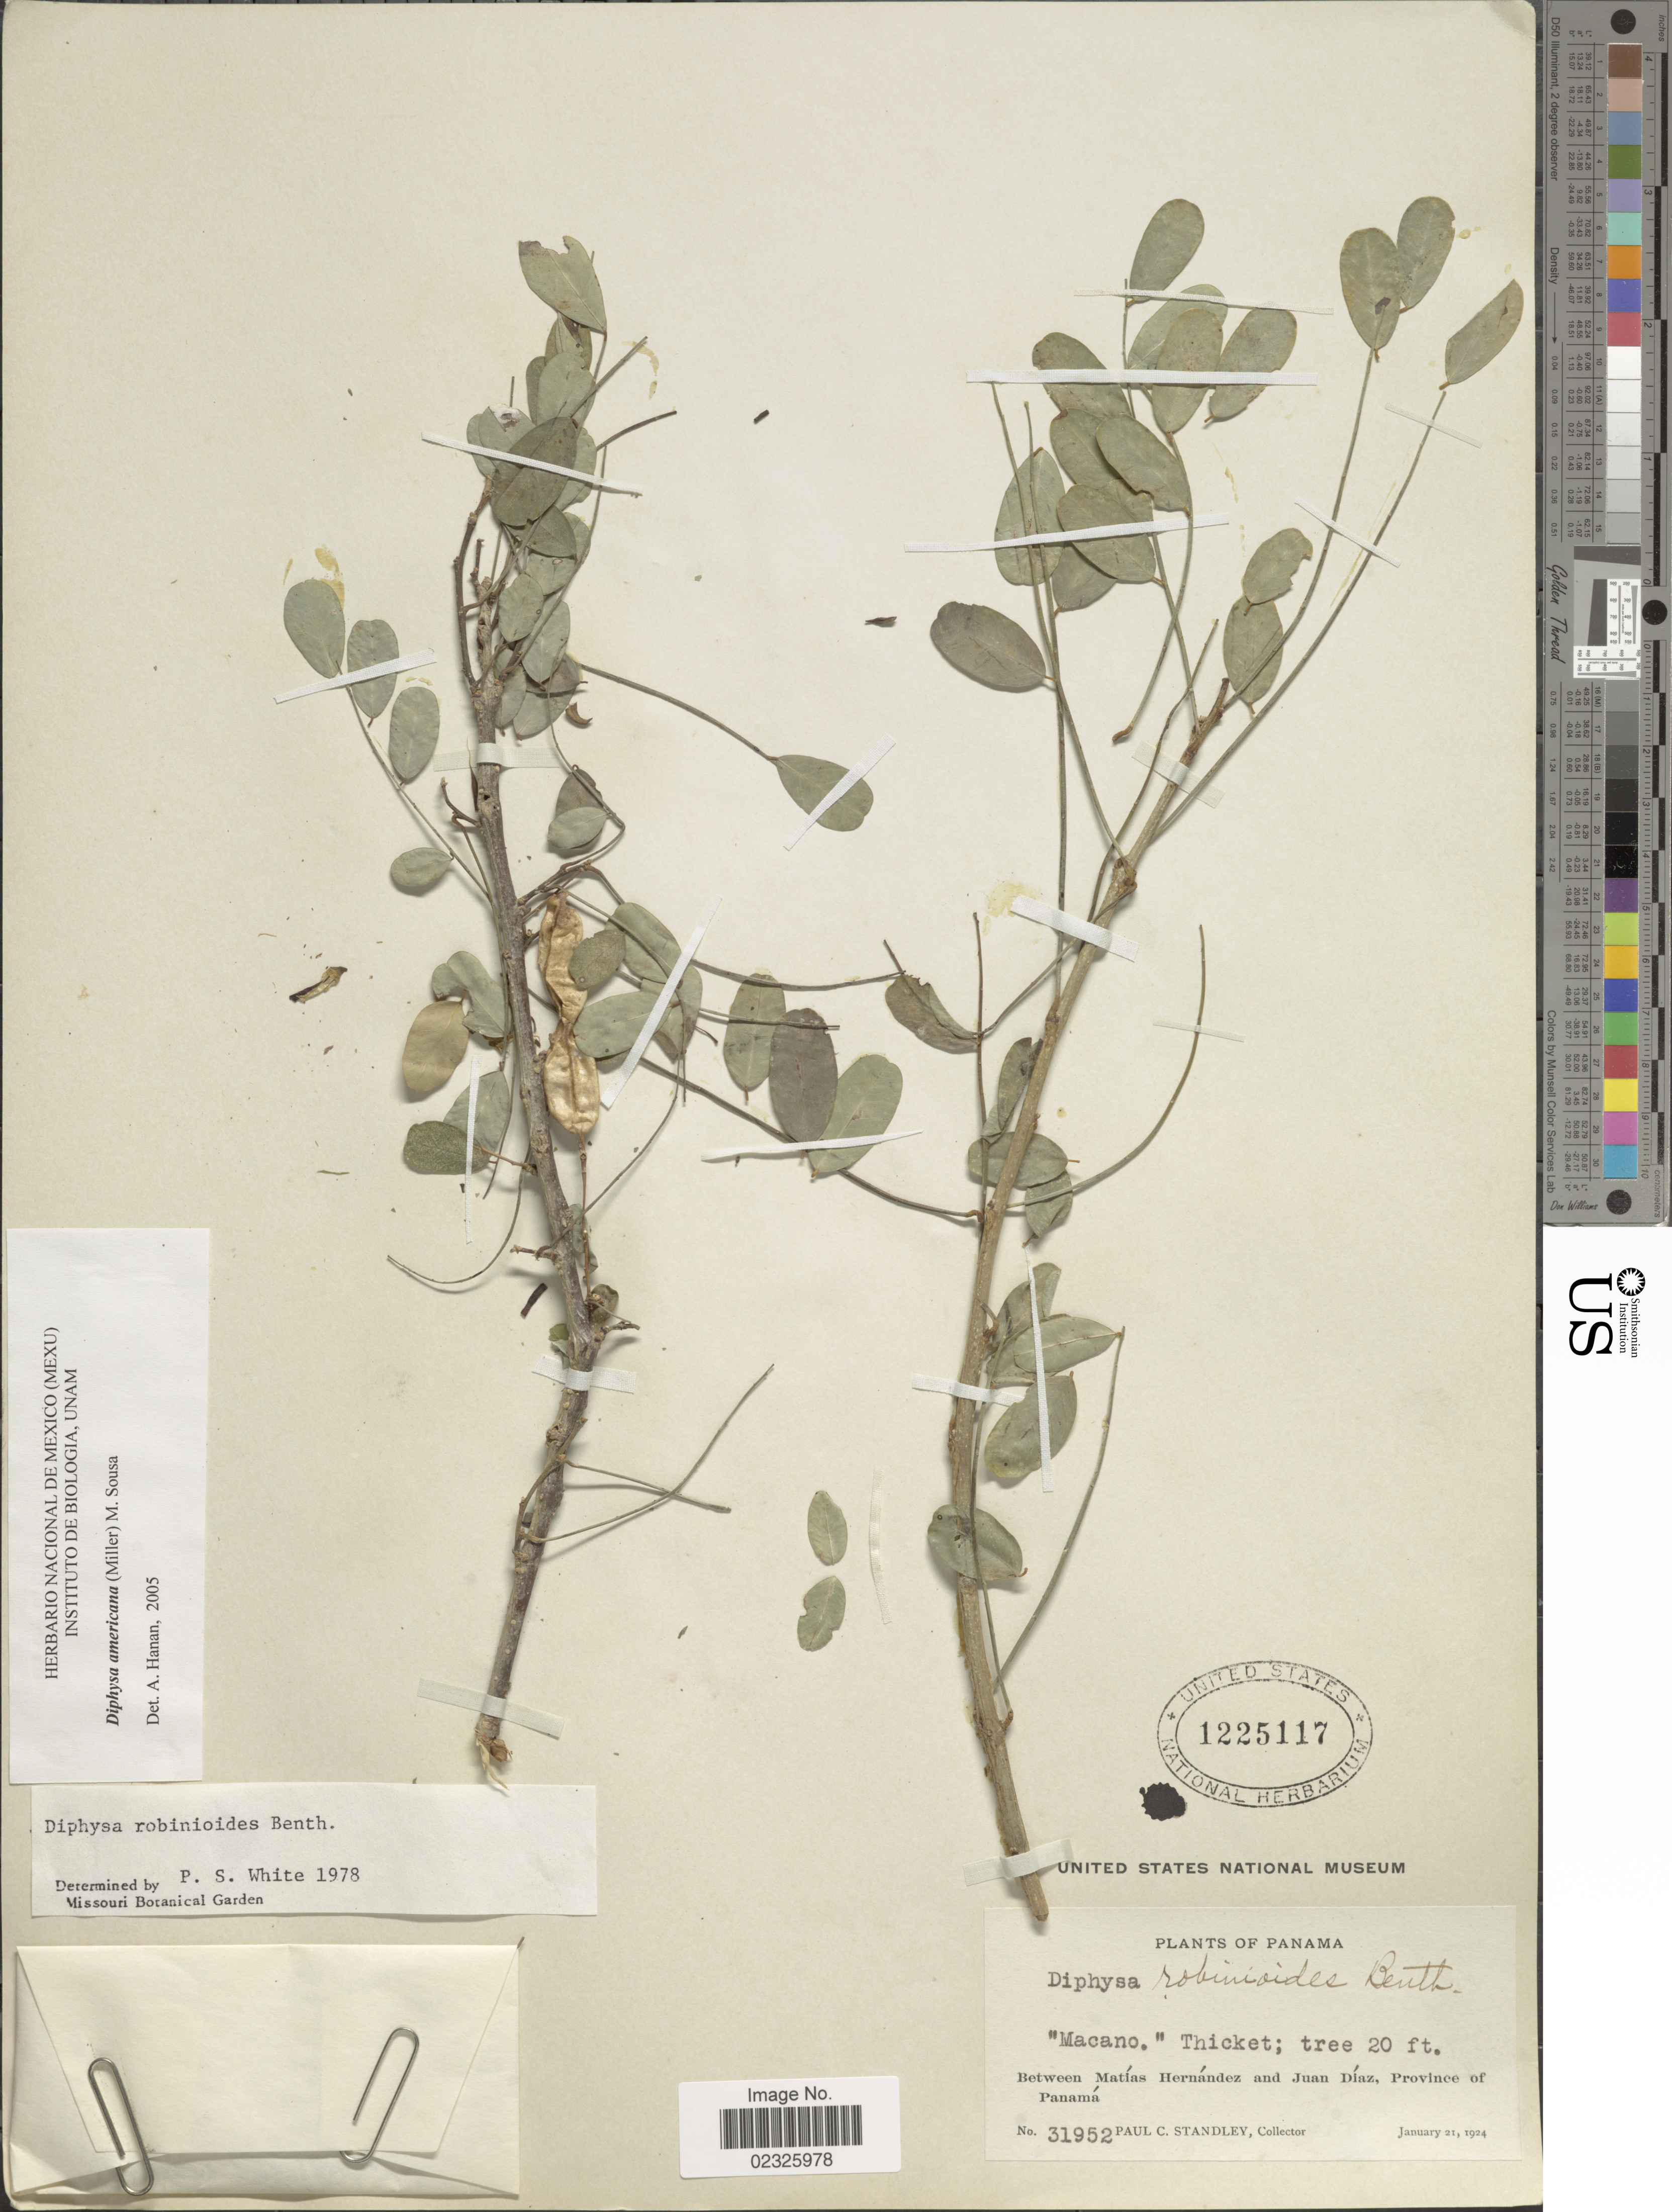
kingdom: Plantae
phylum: Tracheophyta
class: Magnoliopsida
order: Fabales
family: Fabaceae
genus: Diphysa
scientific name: Diphysa americana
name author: (Mill.) M. Sousa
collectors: P. C. Standley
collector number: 31952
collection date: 1924-01-21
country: Panama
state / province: Panamá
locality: Between Matias Hernandez and Juan Diaz, province of Panama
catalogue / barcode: US 1225117